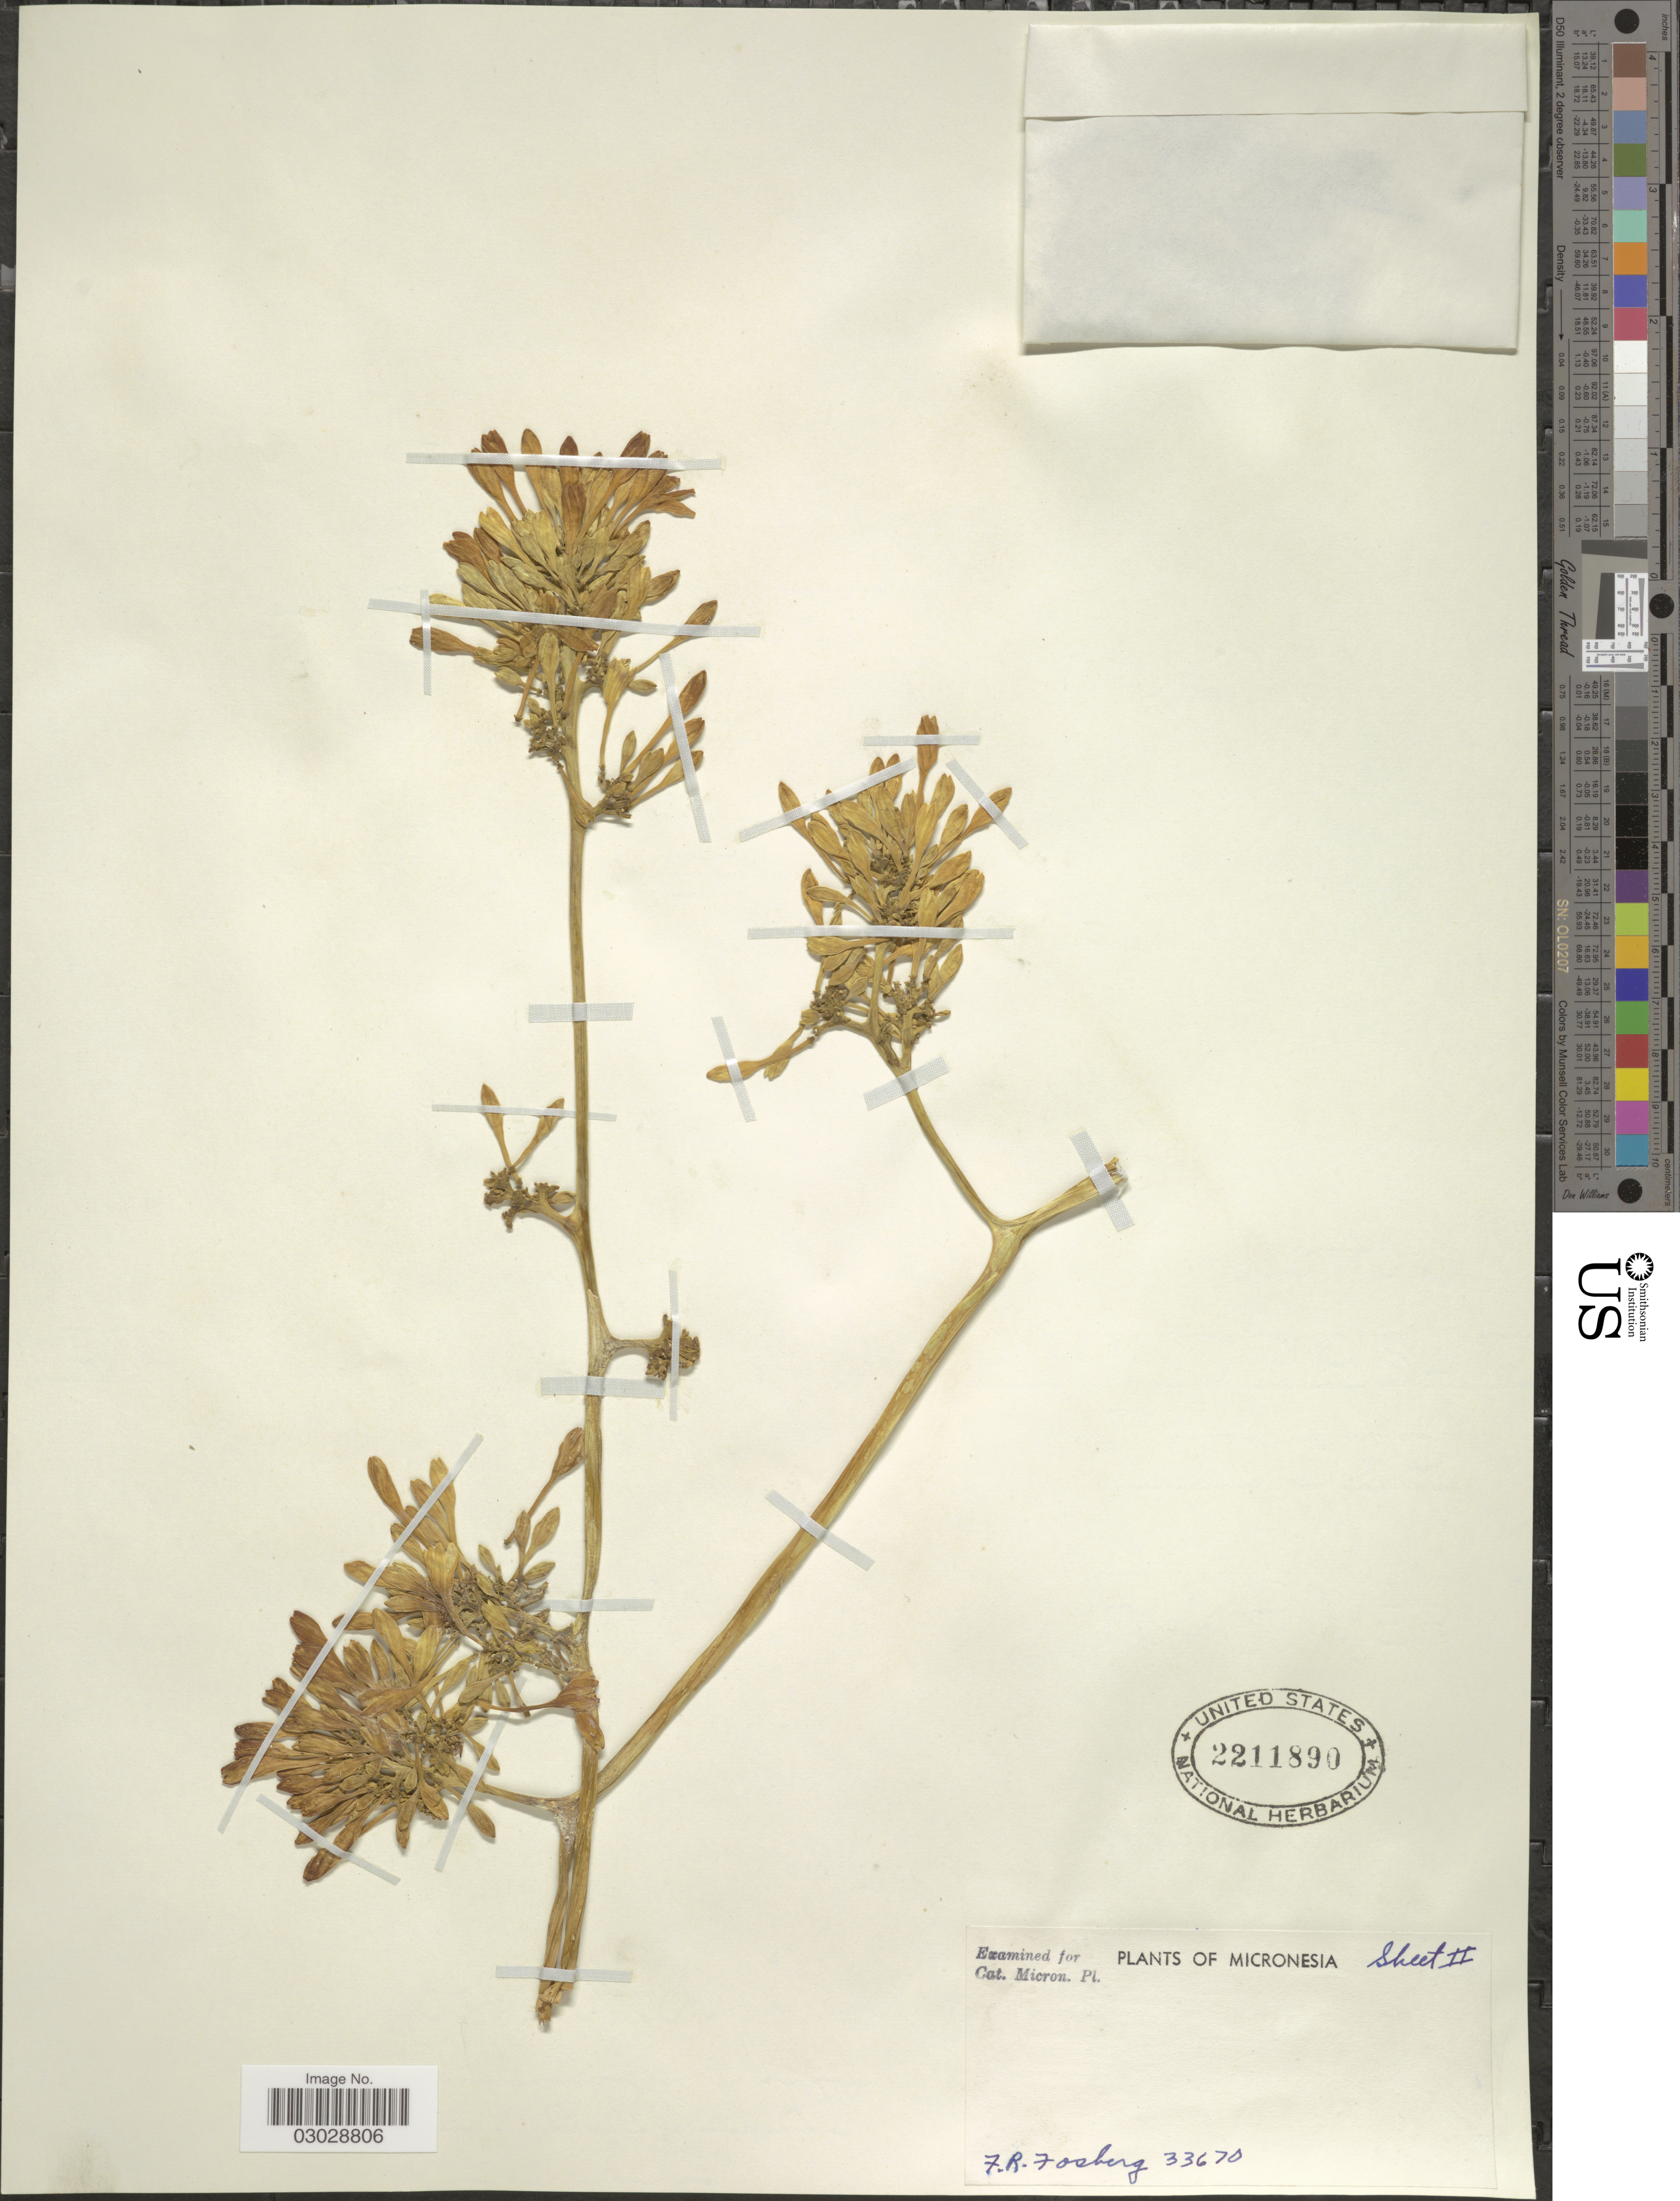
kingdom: Plantae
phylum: Tracheophyta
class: Magnoliopsida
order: Brassicales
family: Caricaceae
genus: Carica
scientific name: Carica papaya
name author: L.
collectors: F. R. Fosberg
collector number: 33670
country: Micronesia, Federated States of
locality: Micronesa.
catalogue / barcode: US 2211890